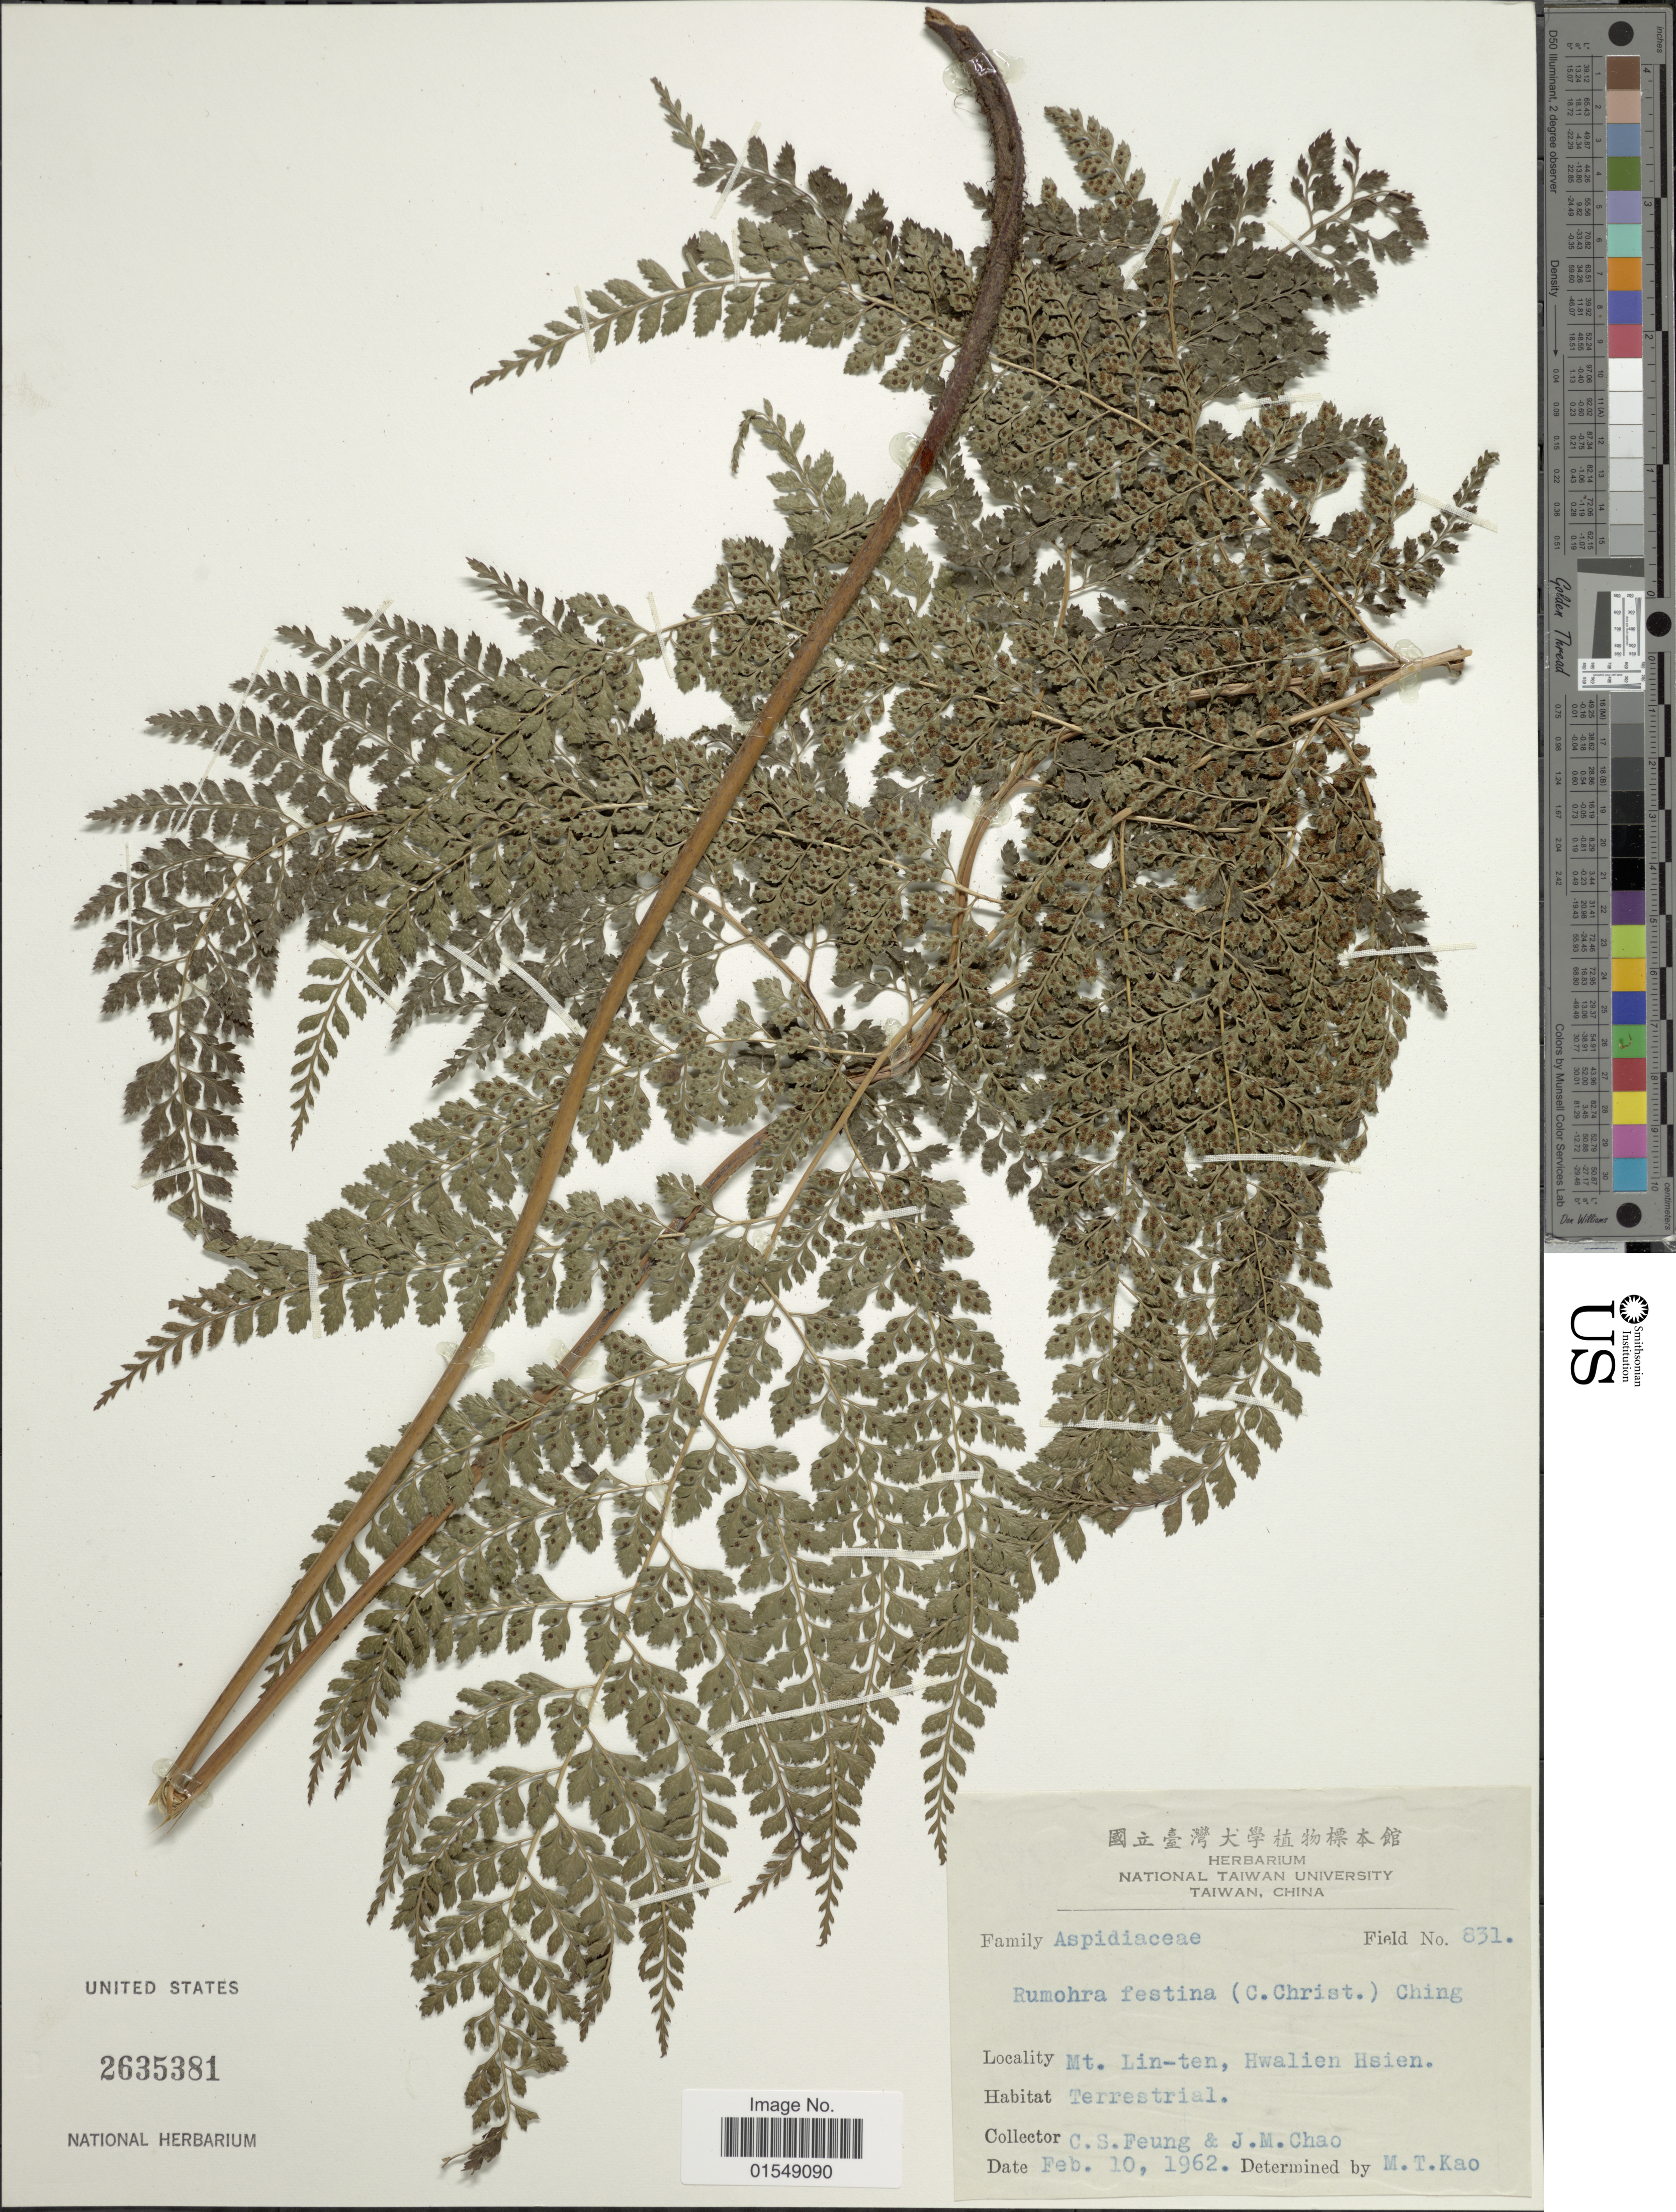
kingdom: Plantae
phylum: Tracheophyta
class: Polypodiopsida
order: Polypodiales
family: Dryopteridaceae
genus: Arachniodes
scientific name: Arachniodes festina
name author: (Hance) Ching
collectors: C. Feung & J. Chao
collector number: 831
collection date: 1962-02-10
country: China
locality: Mt. Lin-ten, Hwalien Hsien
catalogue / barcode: US 2635381